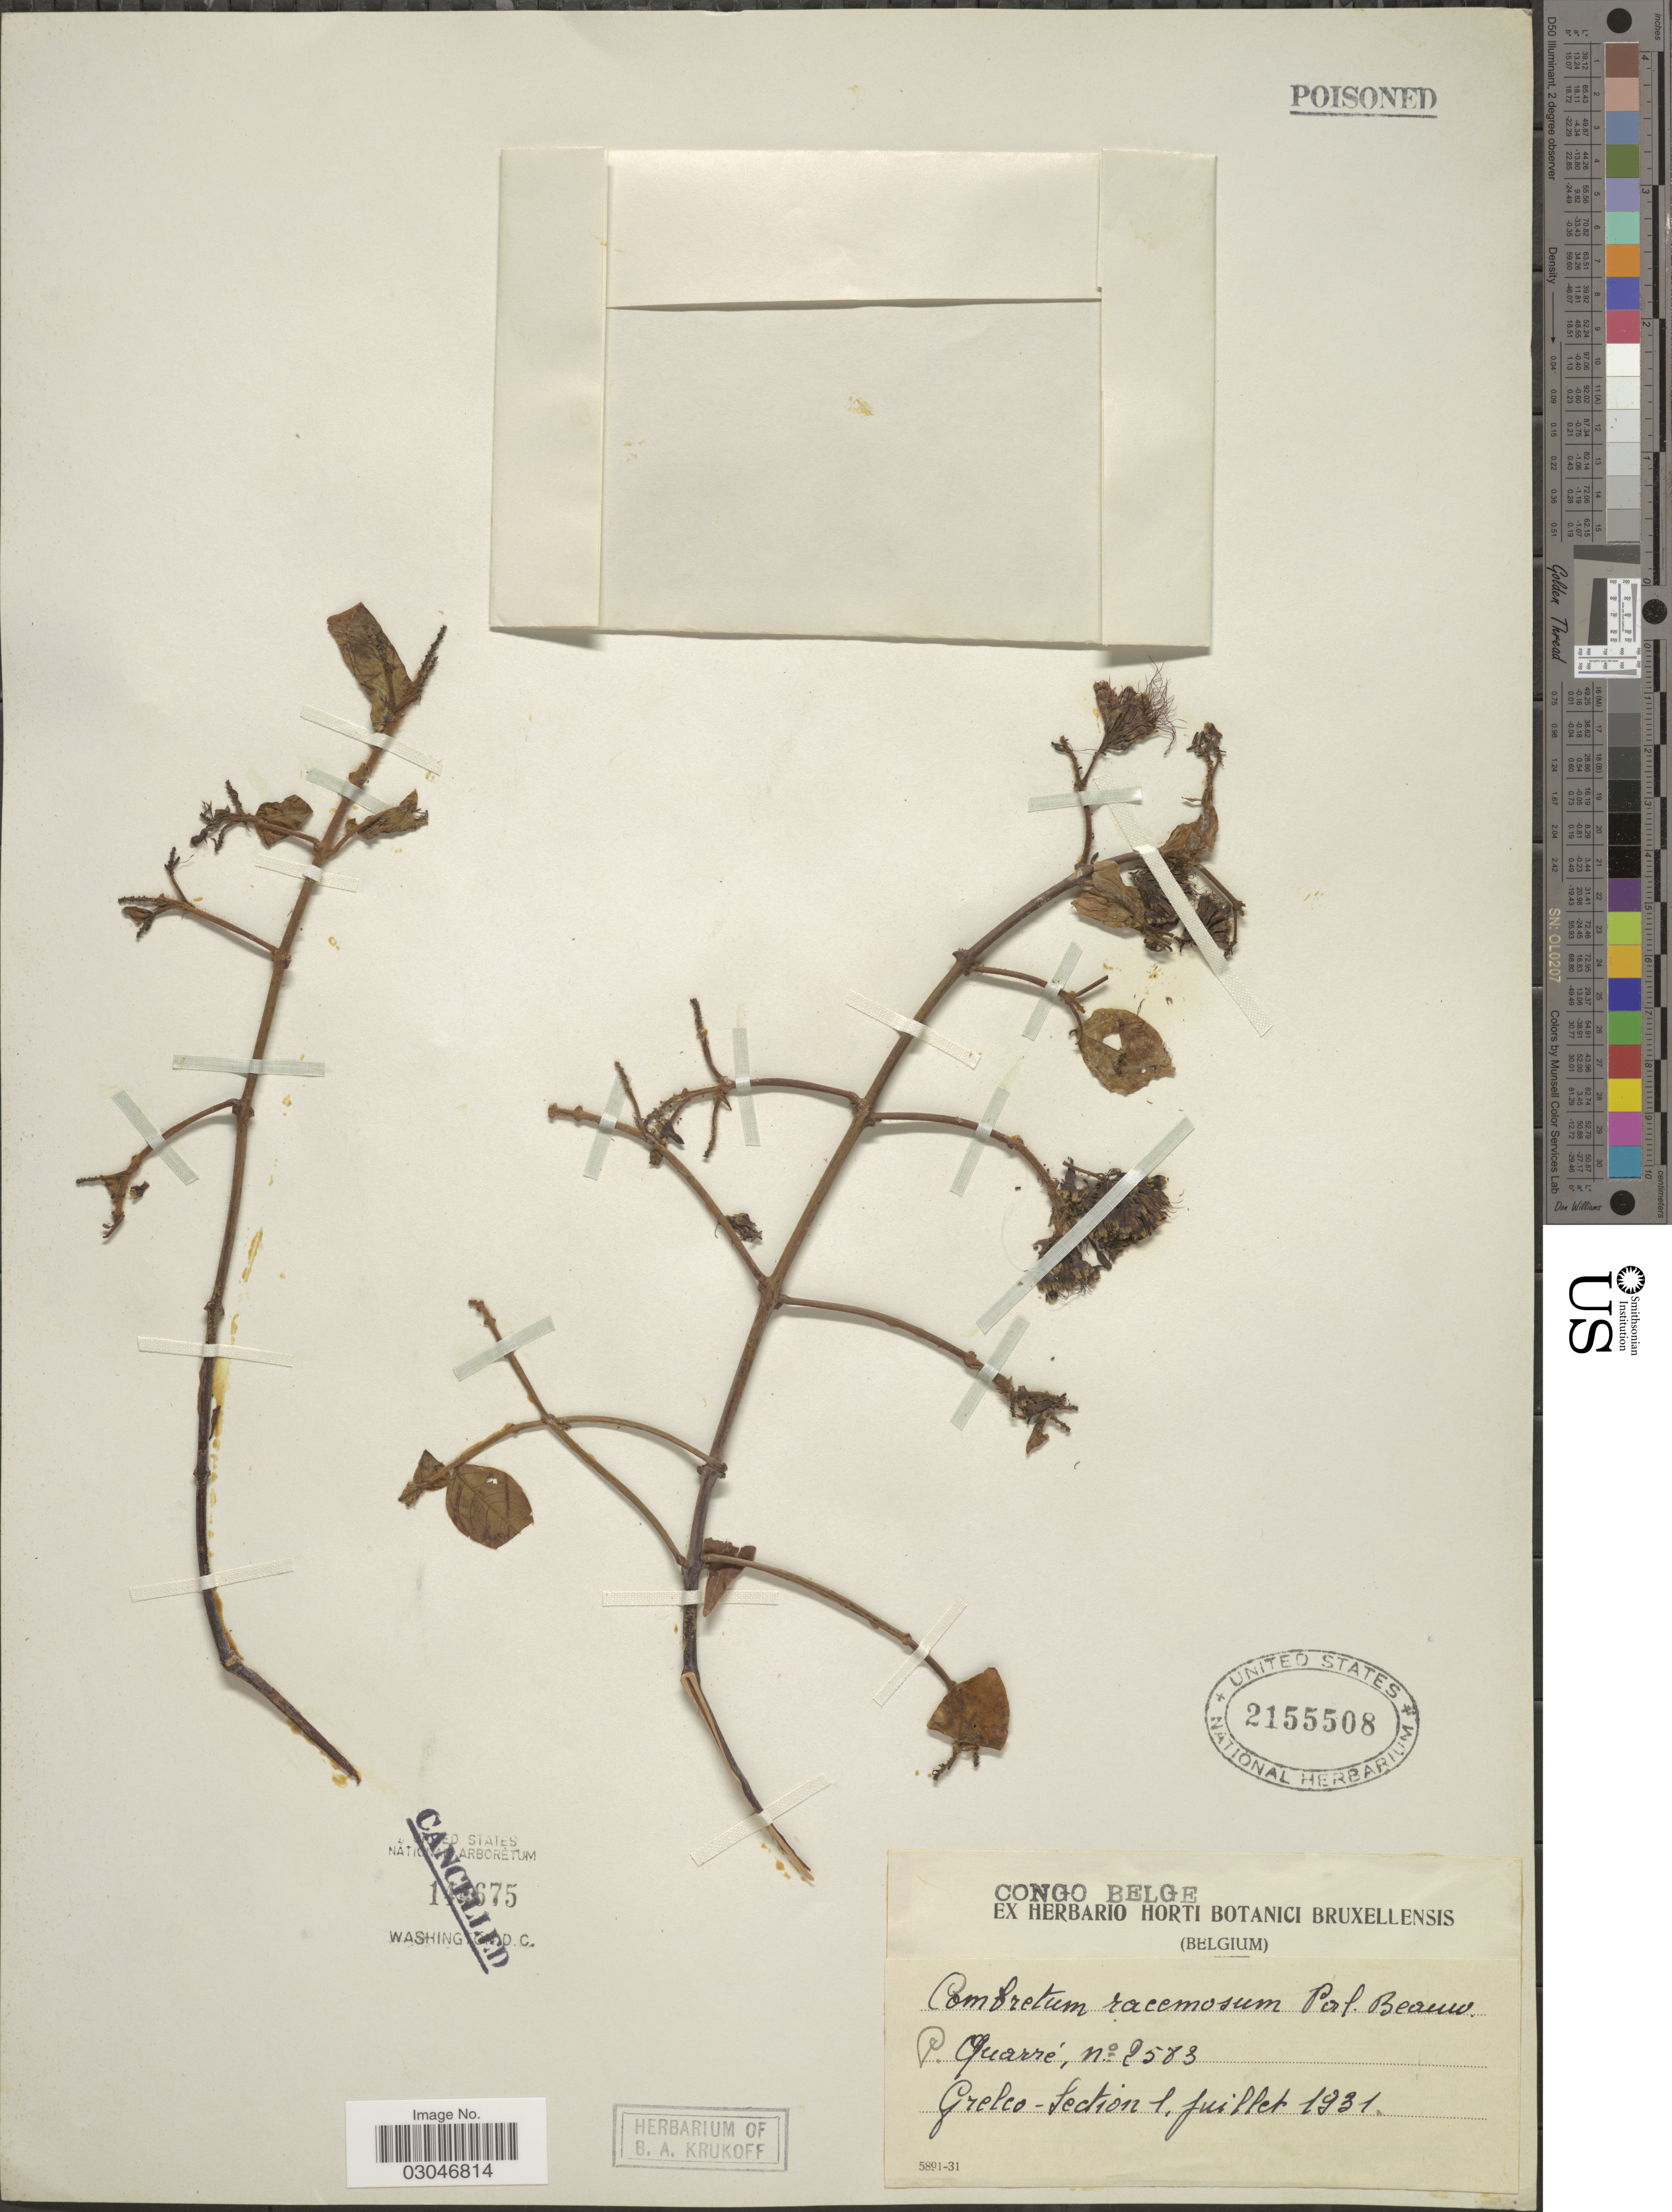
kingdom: Plantae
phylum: Tracheophyta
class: Magnoliopsida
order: Myrtales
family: Combretaceae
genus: Combretum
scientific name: Combretum racemosum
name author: P. Beauv.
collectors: P. Quarre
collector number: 2583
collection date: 1931-07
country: Congo, Democratic Republic of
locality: Grelco-Section 1.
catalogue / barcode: US 2155508